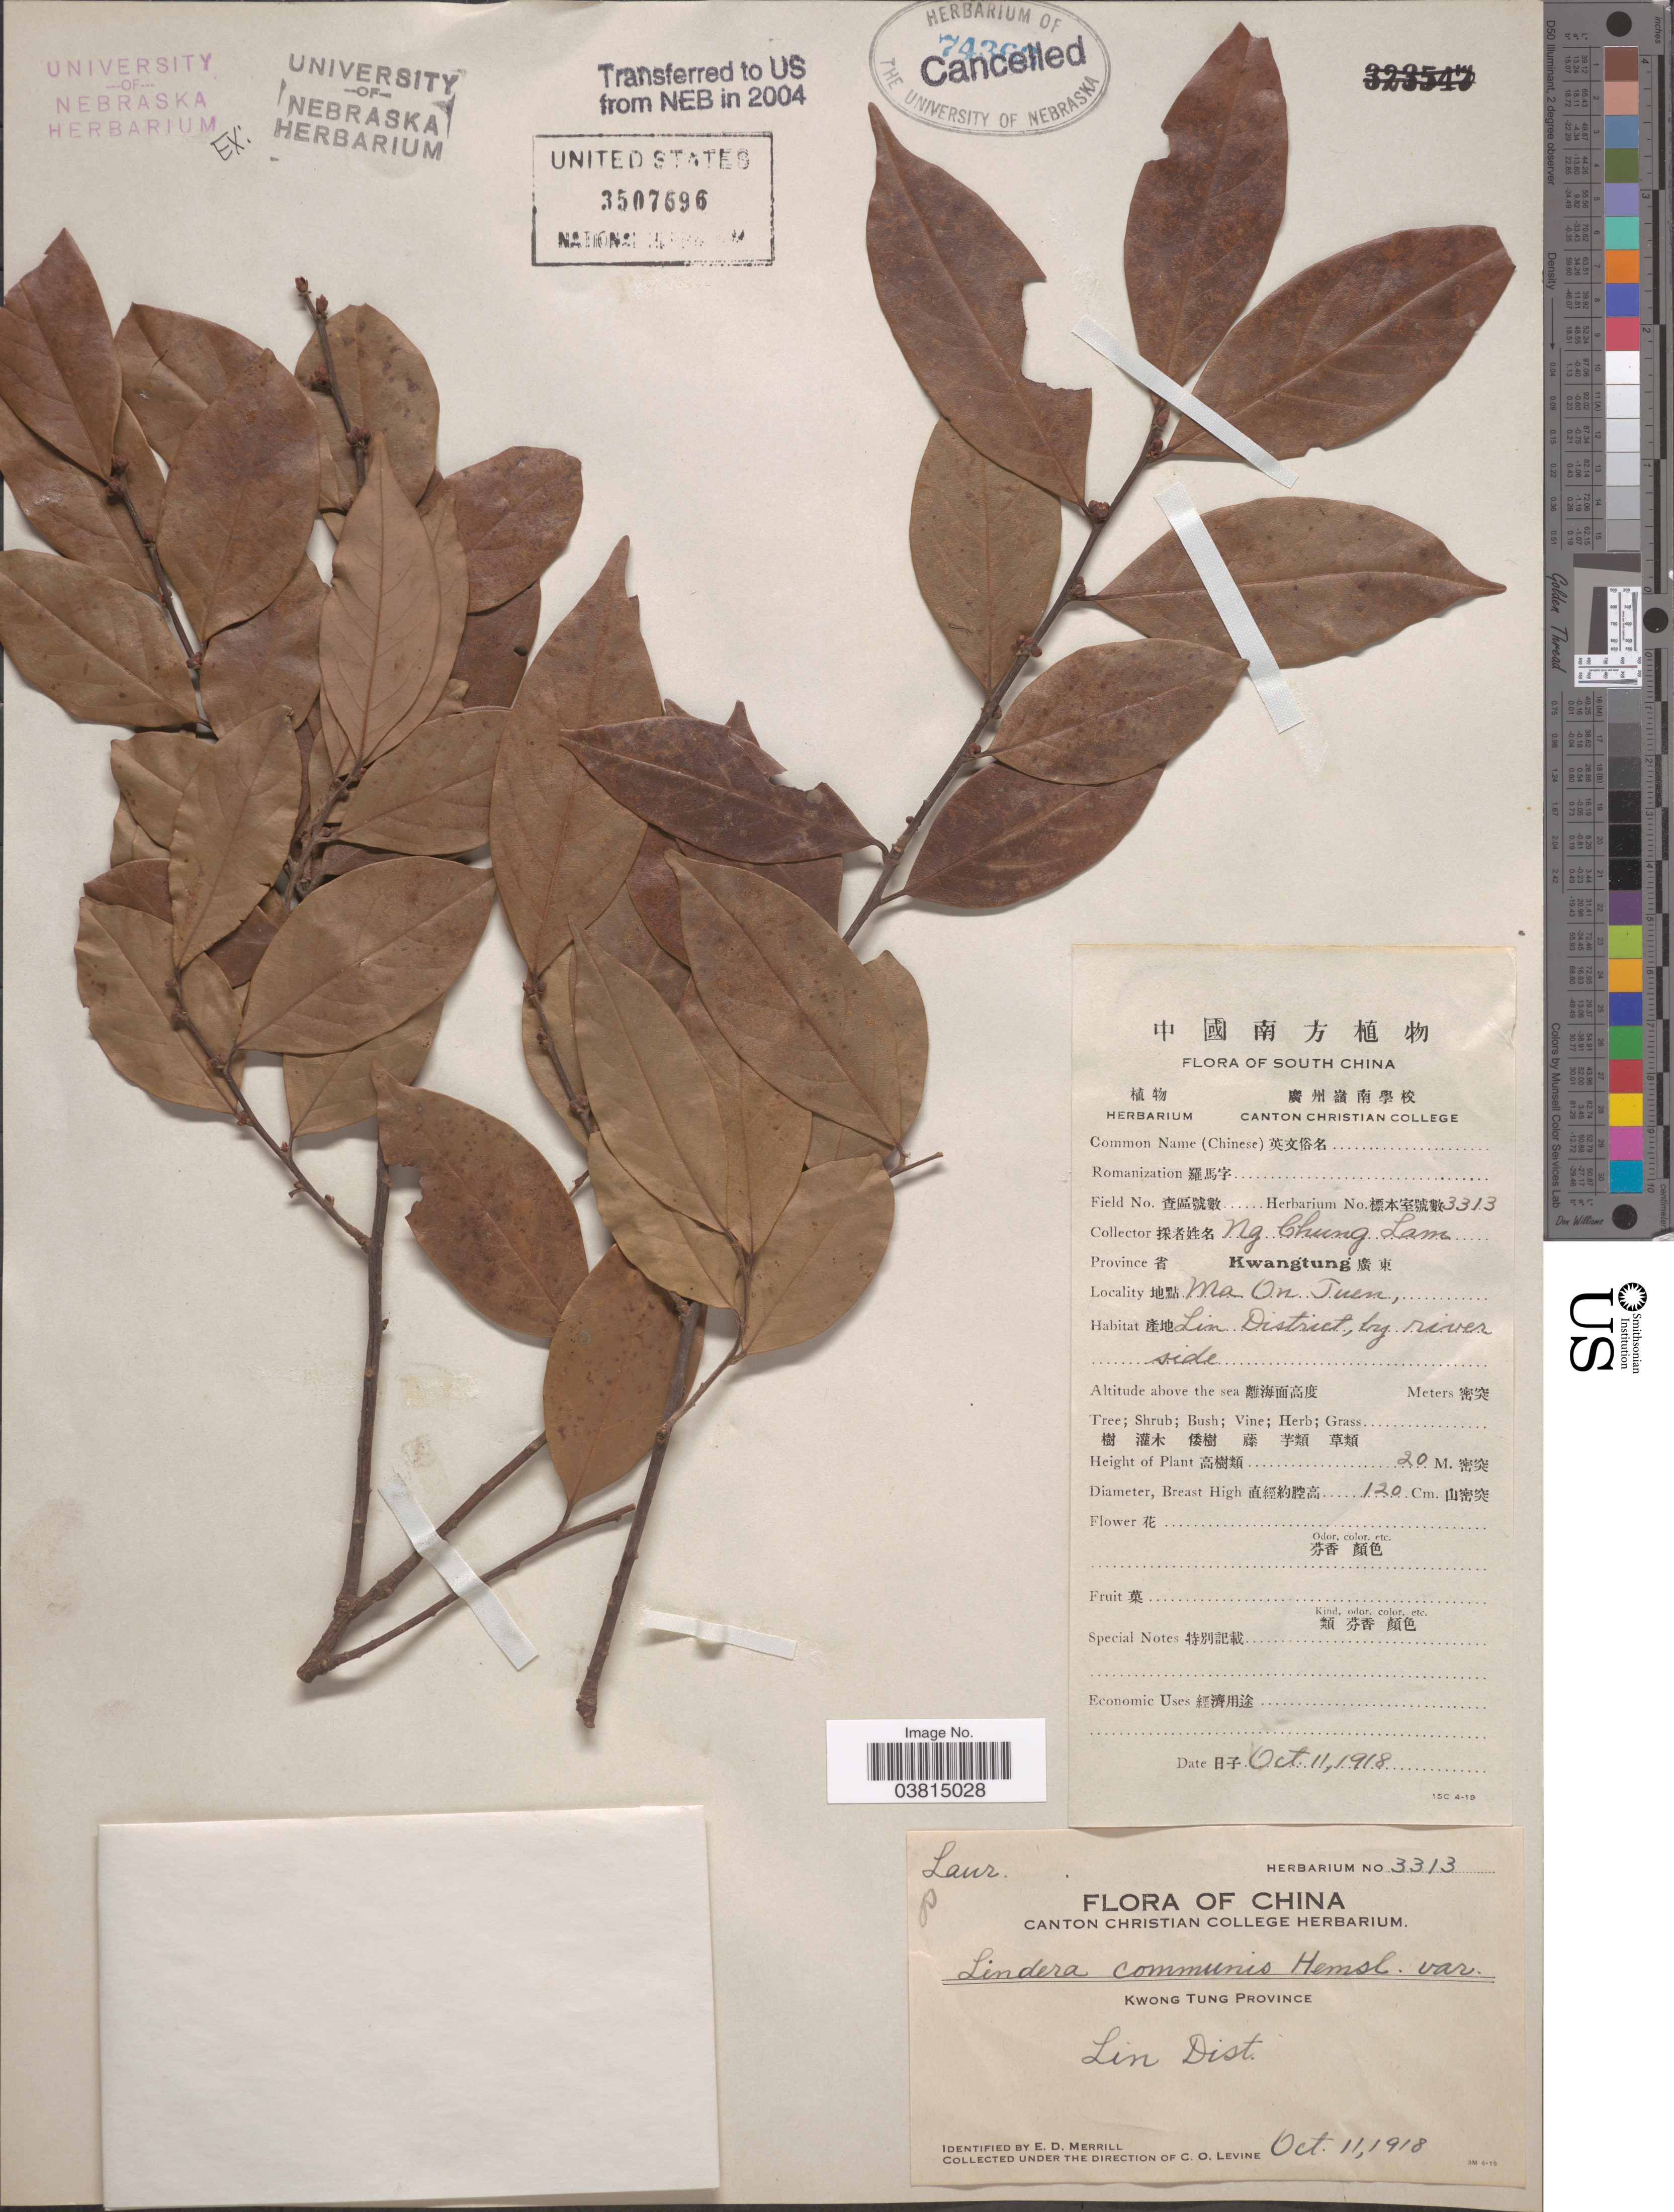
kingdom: Plantae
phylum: Tracheophyta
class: Magnoliopsida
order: Laurales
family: Lauraceae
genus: Lindera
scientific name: Lindera communis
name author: Hemsl.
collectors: C. O. Levine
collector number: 3313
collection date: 1918-10-11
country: China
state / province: Guangdong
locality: South China. Province Kwangtung. X. Ma On Tuen. Lin District, by river side. Kwong Tung Province. Lin District.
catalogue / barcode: US 3507696